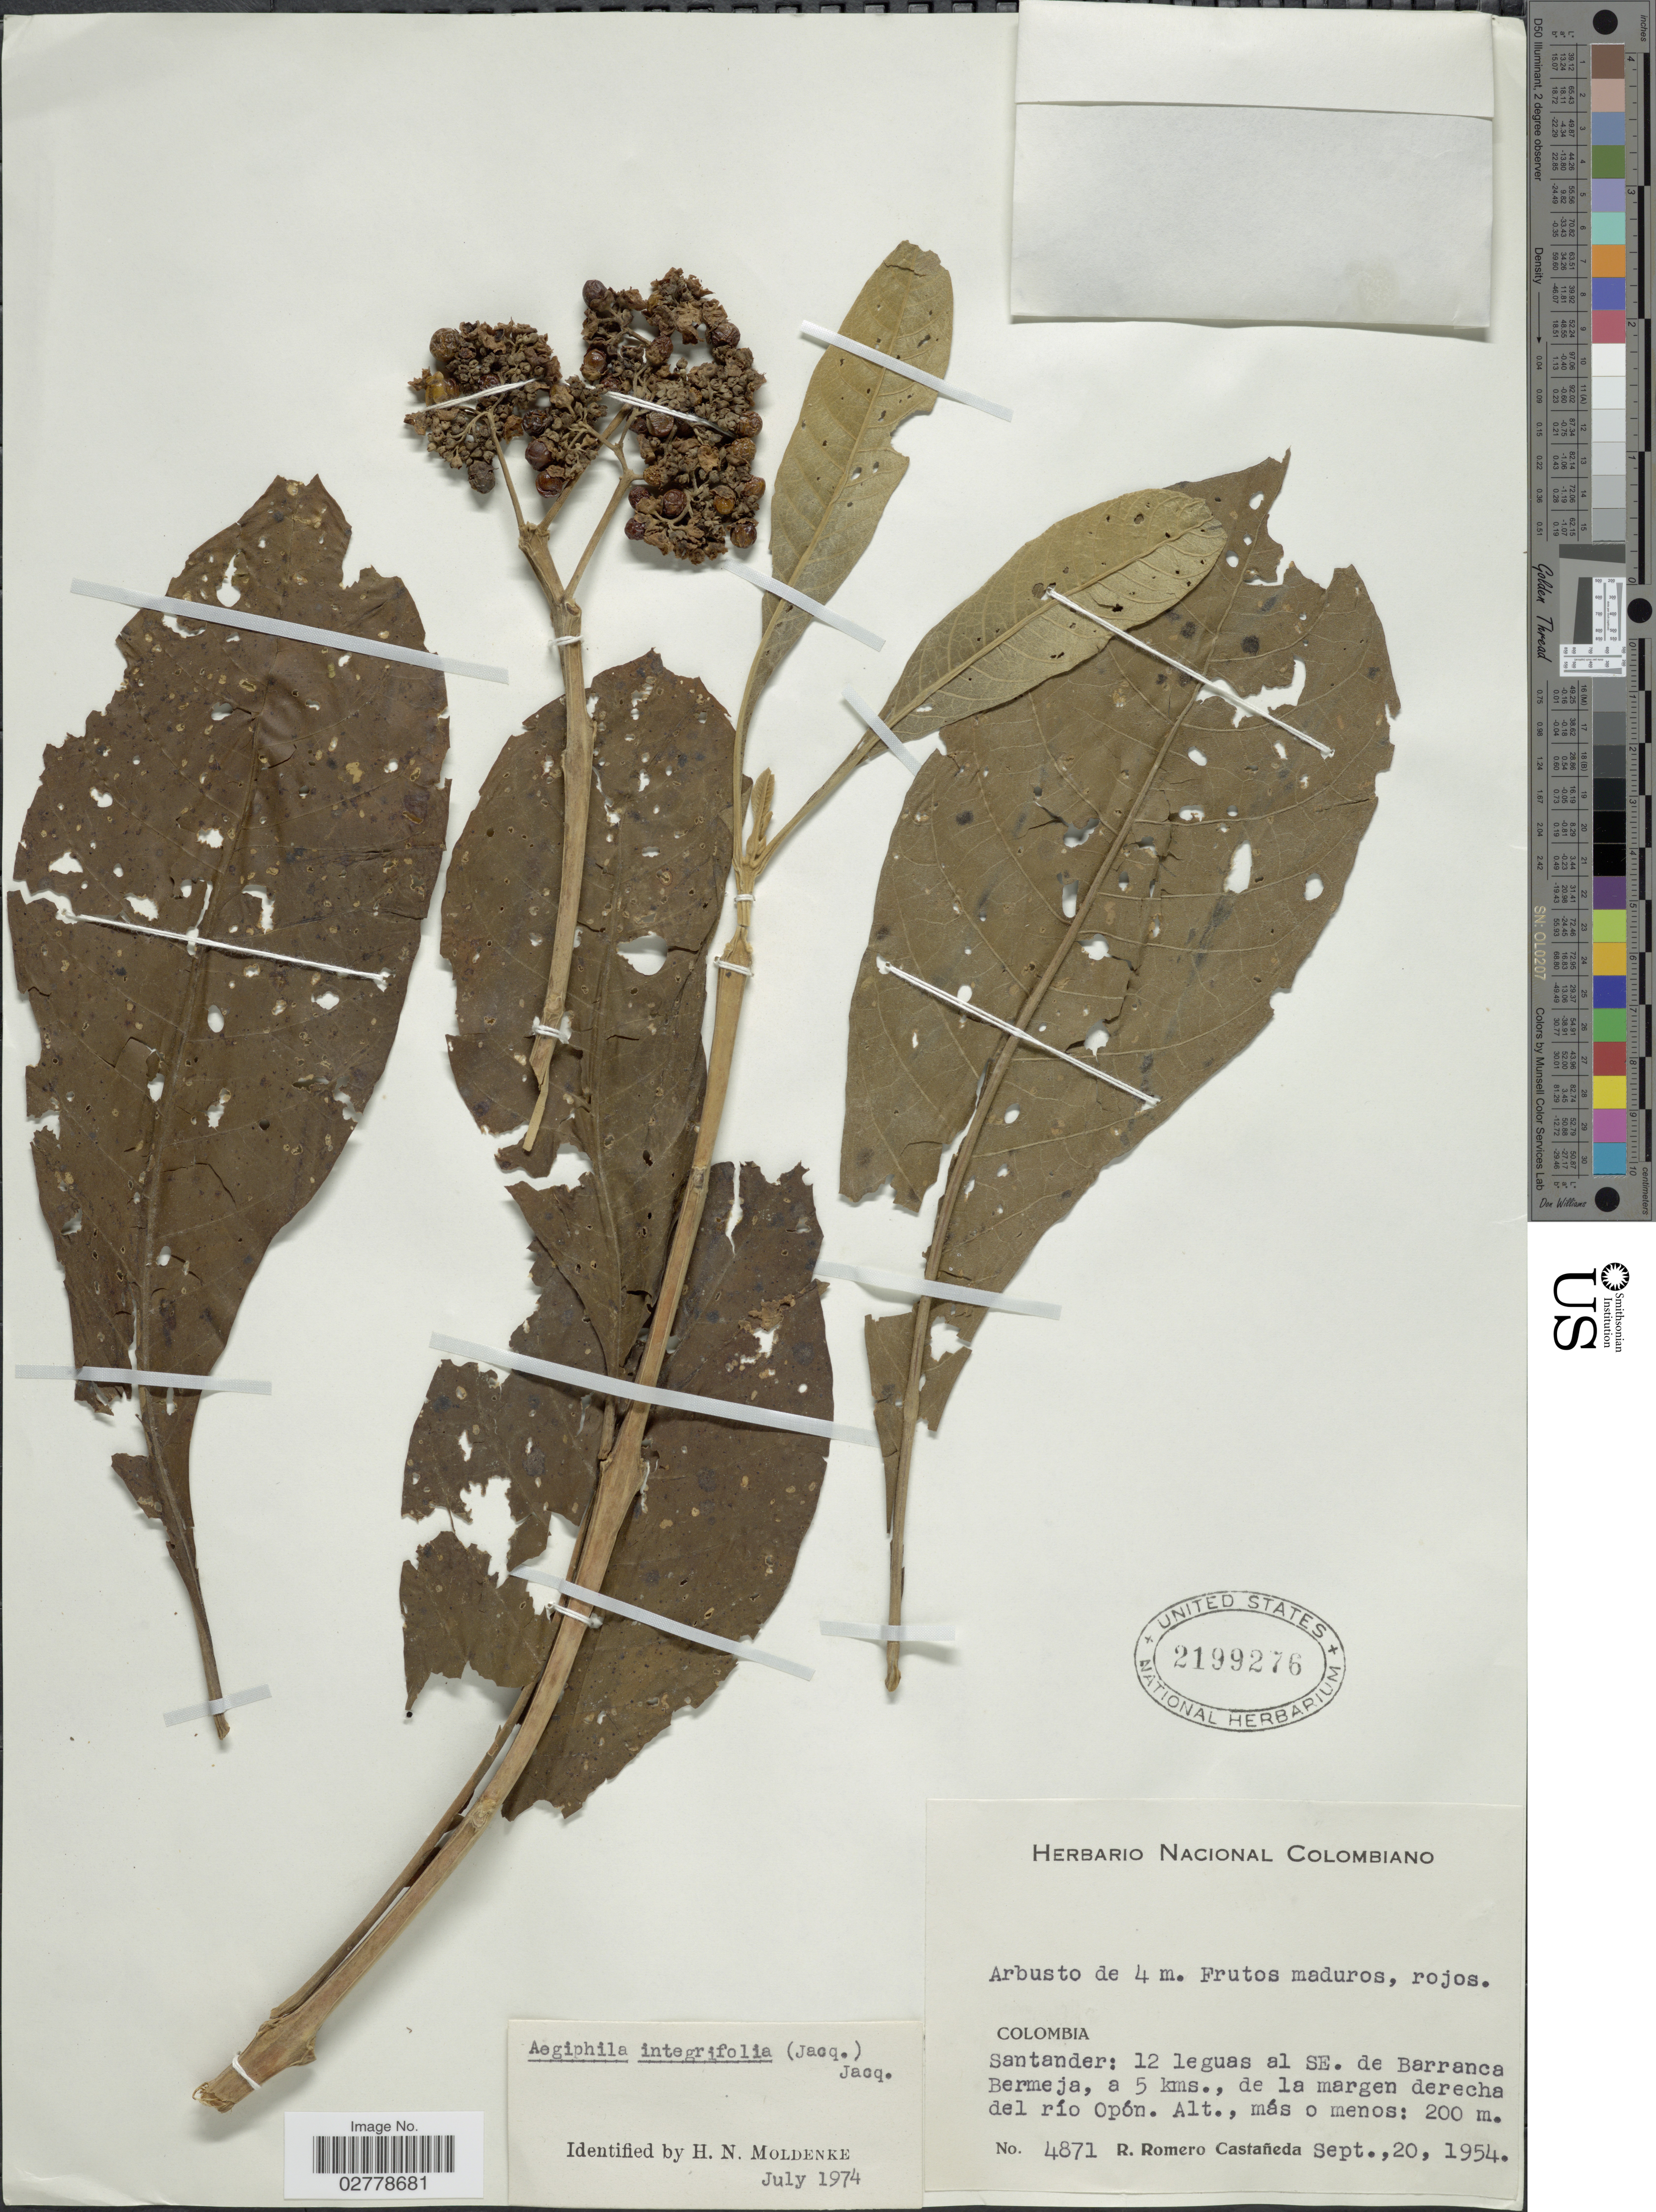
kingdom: Plantae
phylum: Tracheophyta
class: Magnoliopsida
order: Lamiales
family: Lamiaceae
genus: Aegiphila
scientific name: Aegiphila integrifolia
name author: (Jacq.) B.D. Jacks.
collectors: R. Romero Castañeda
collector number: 4871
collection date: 1954-09-20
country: Colombia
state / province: Santander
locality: Santander: 12 leguas al SE. de Barranca Bermeja, a 5 kms., de la margen derecha del río Opón.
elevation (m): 200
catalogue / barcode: US 2199276